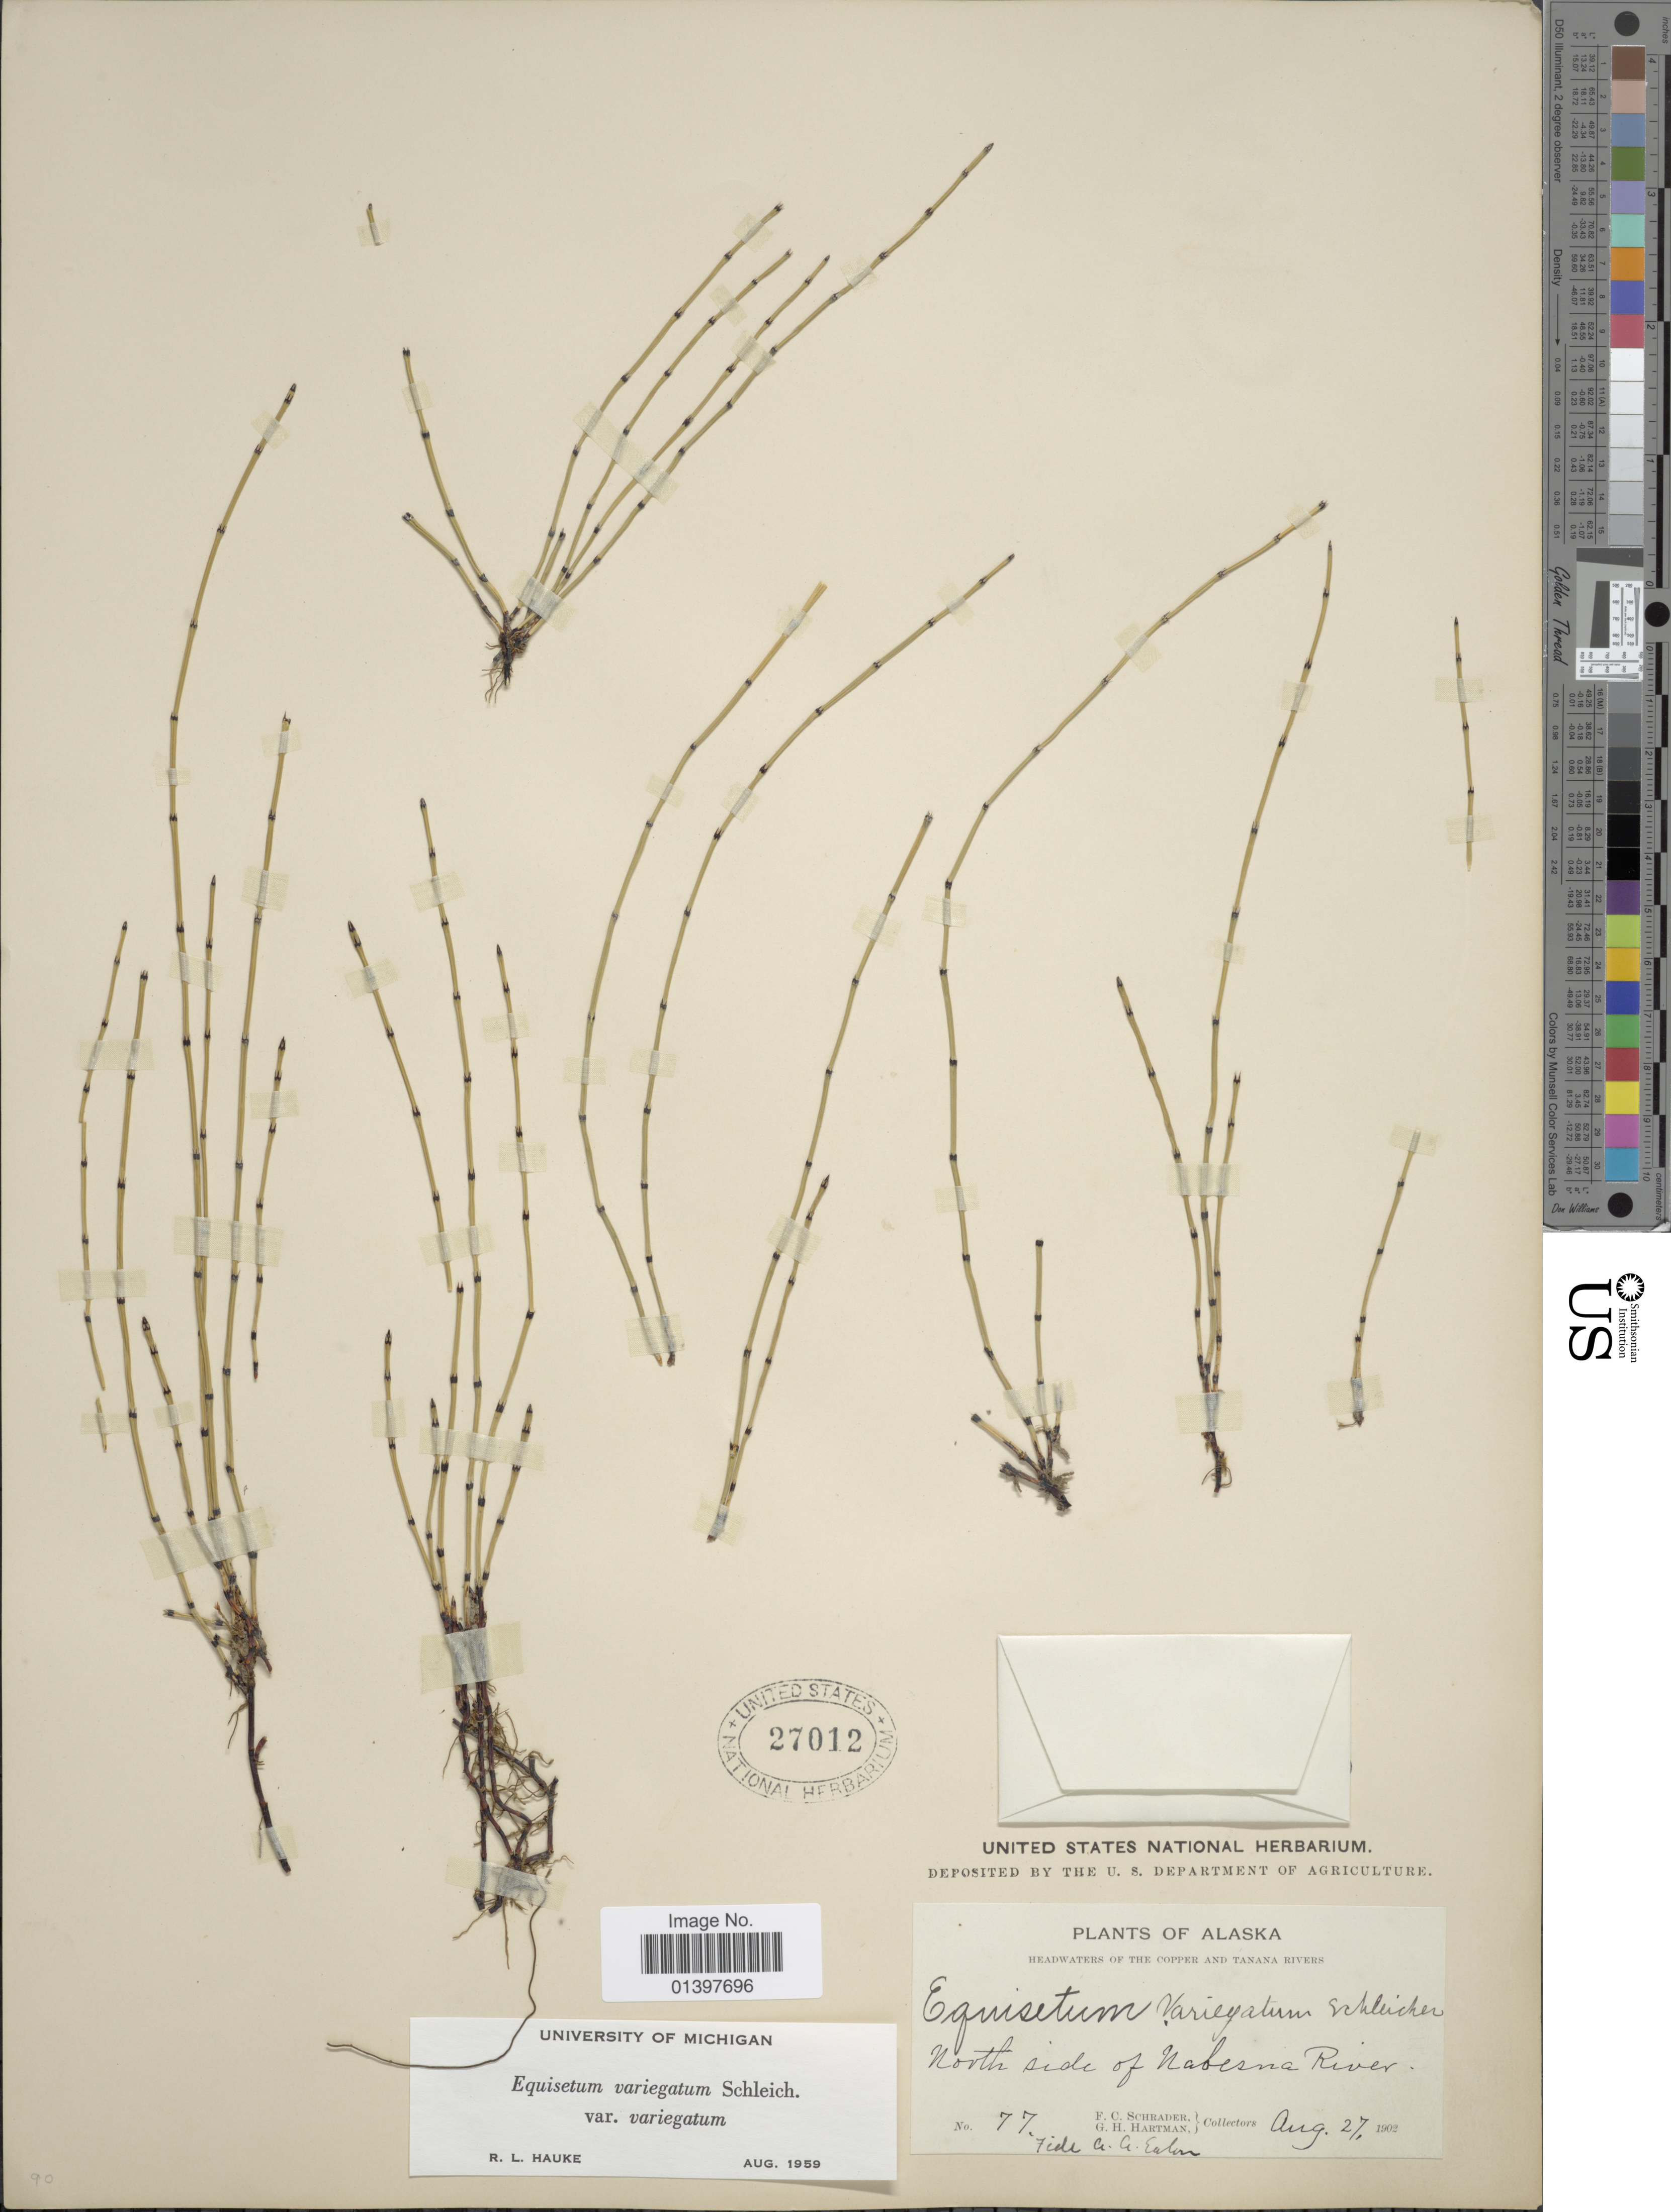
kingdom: Plantae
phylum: Tracheophyta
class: Polypodiopsida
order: Equisetales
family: Equisetaceae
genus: Equisetum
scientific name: Equisetum variegatum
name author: Schleich. ex F. Weber & D. Mohr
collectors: F. C. Schrader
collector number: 77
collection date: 1902-08-27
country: United States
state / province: Alaska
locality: Headwaters of the copper and Tanana Rivers, north side of Nabesna River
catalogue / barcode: US 27012